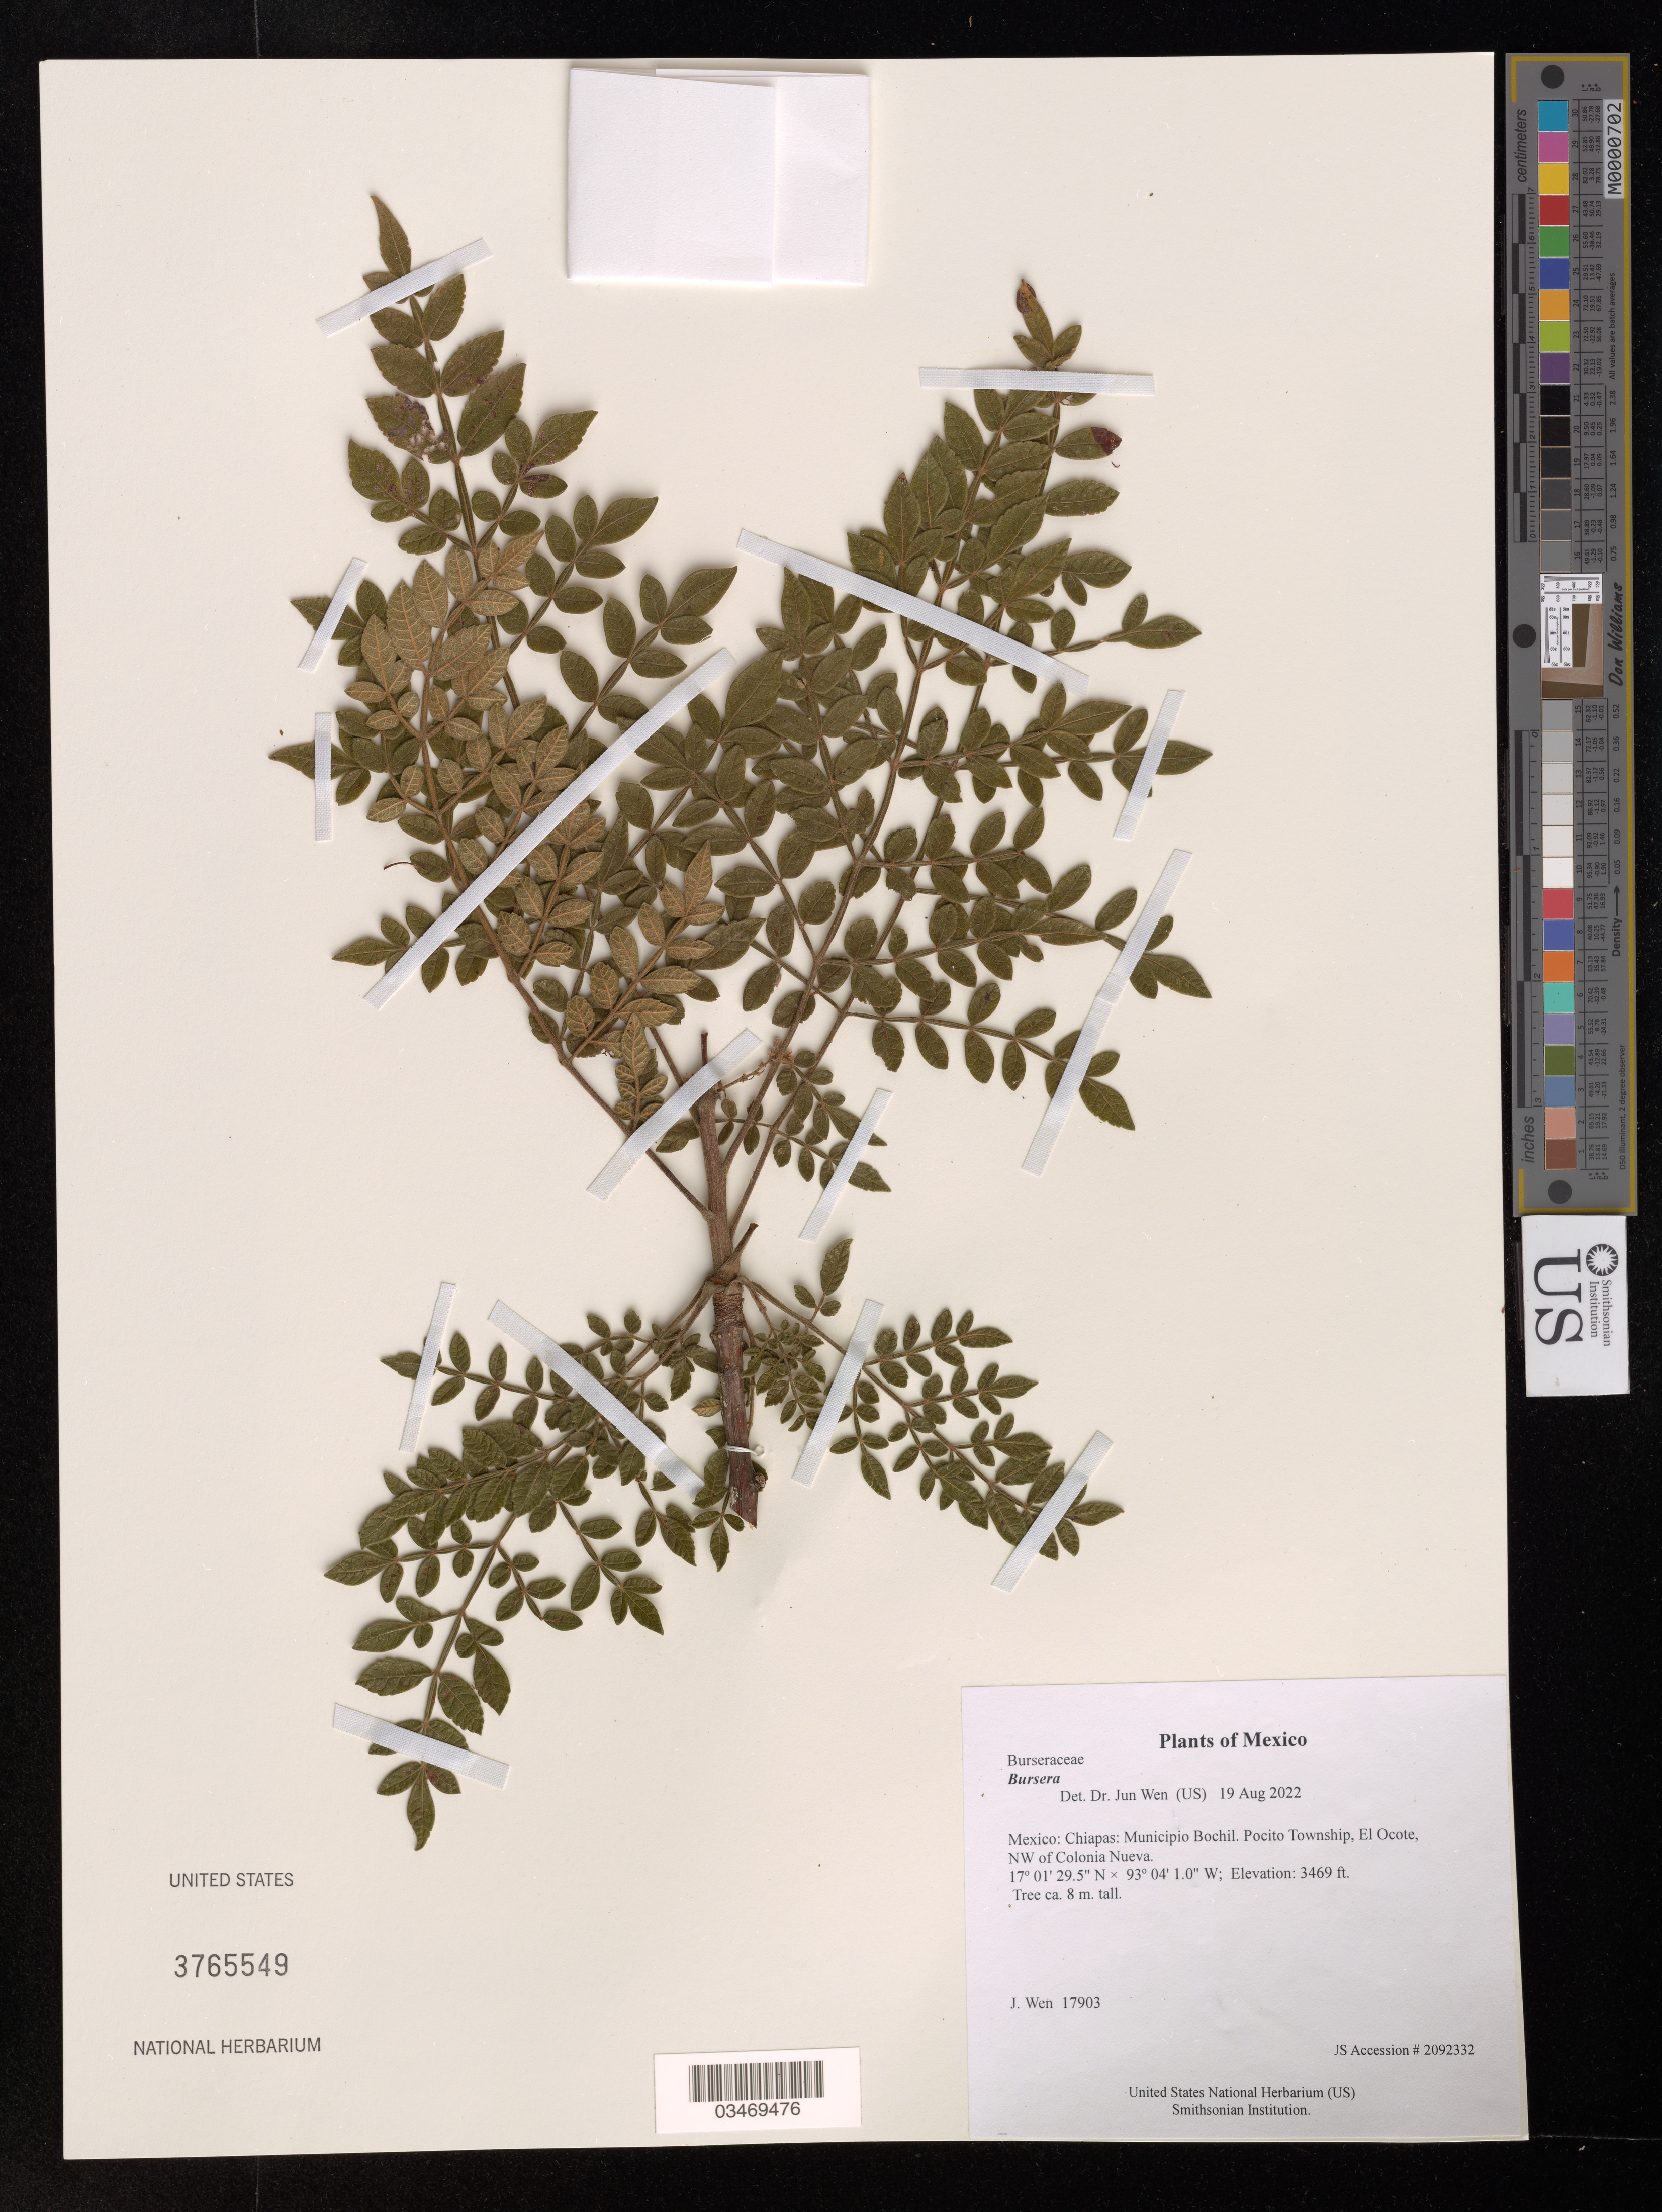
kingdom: Plantae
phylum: Tracheophyta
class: Magnoliopsida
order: Sapindales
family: Burseraceae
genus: Bursera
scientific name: Bursera sp.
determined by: Wen, Jun, (BOT), Smithsonian Institution - National Museum of Natural History (UNITED STATES)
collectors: J. Wen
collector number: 17903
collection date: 2022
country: Mexico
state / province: Chiapas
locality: Municipio Bochil. Pocito Township, El Ocote, NW of Colonia Nueva.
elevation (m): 1057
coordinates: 17 01.492 N, 93 04.017 W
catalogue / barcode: US 3765549